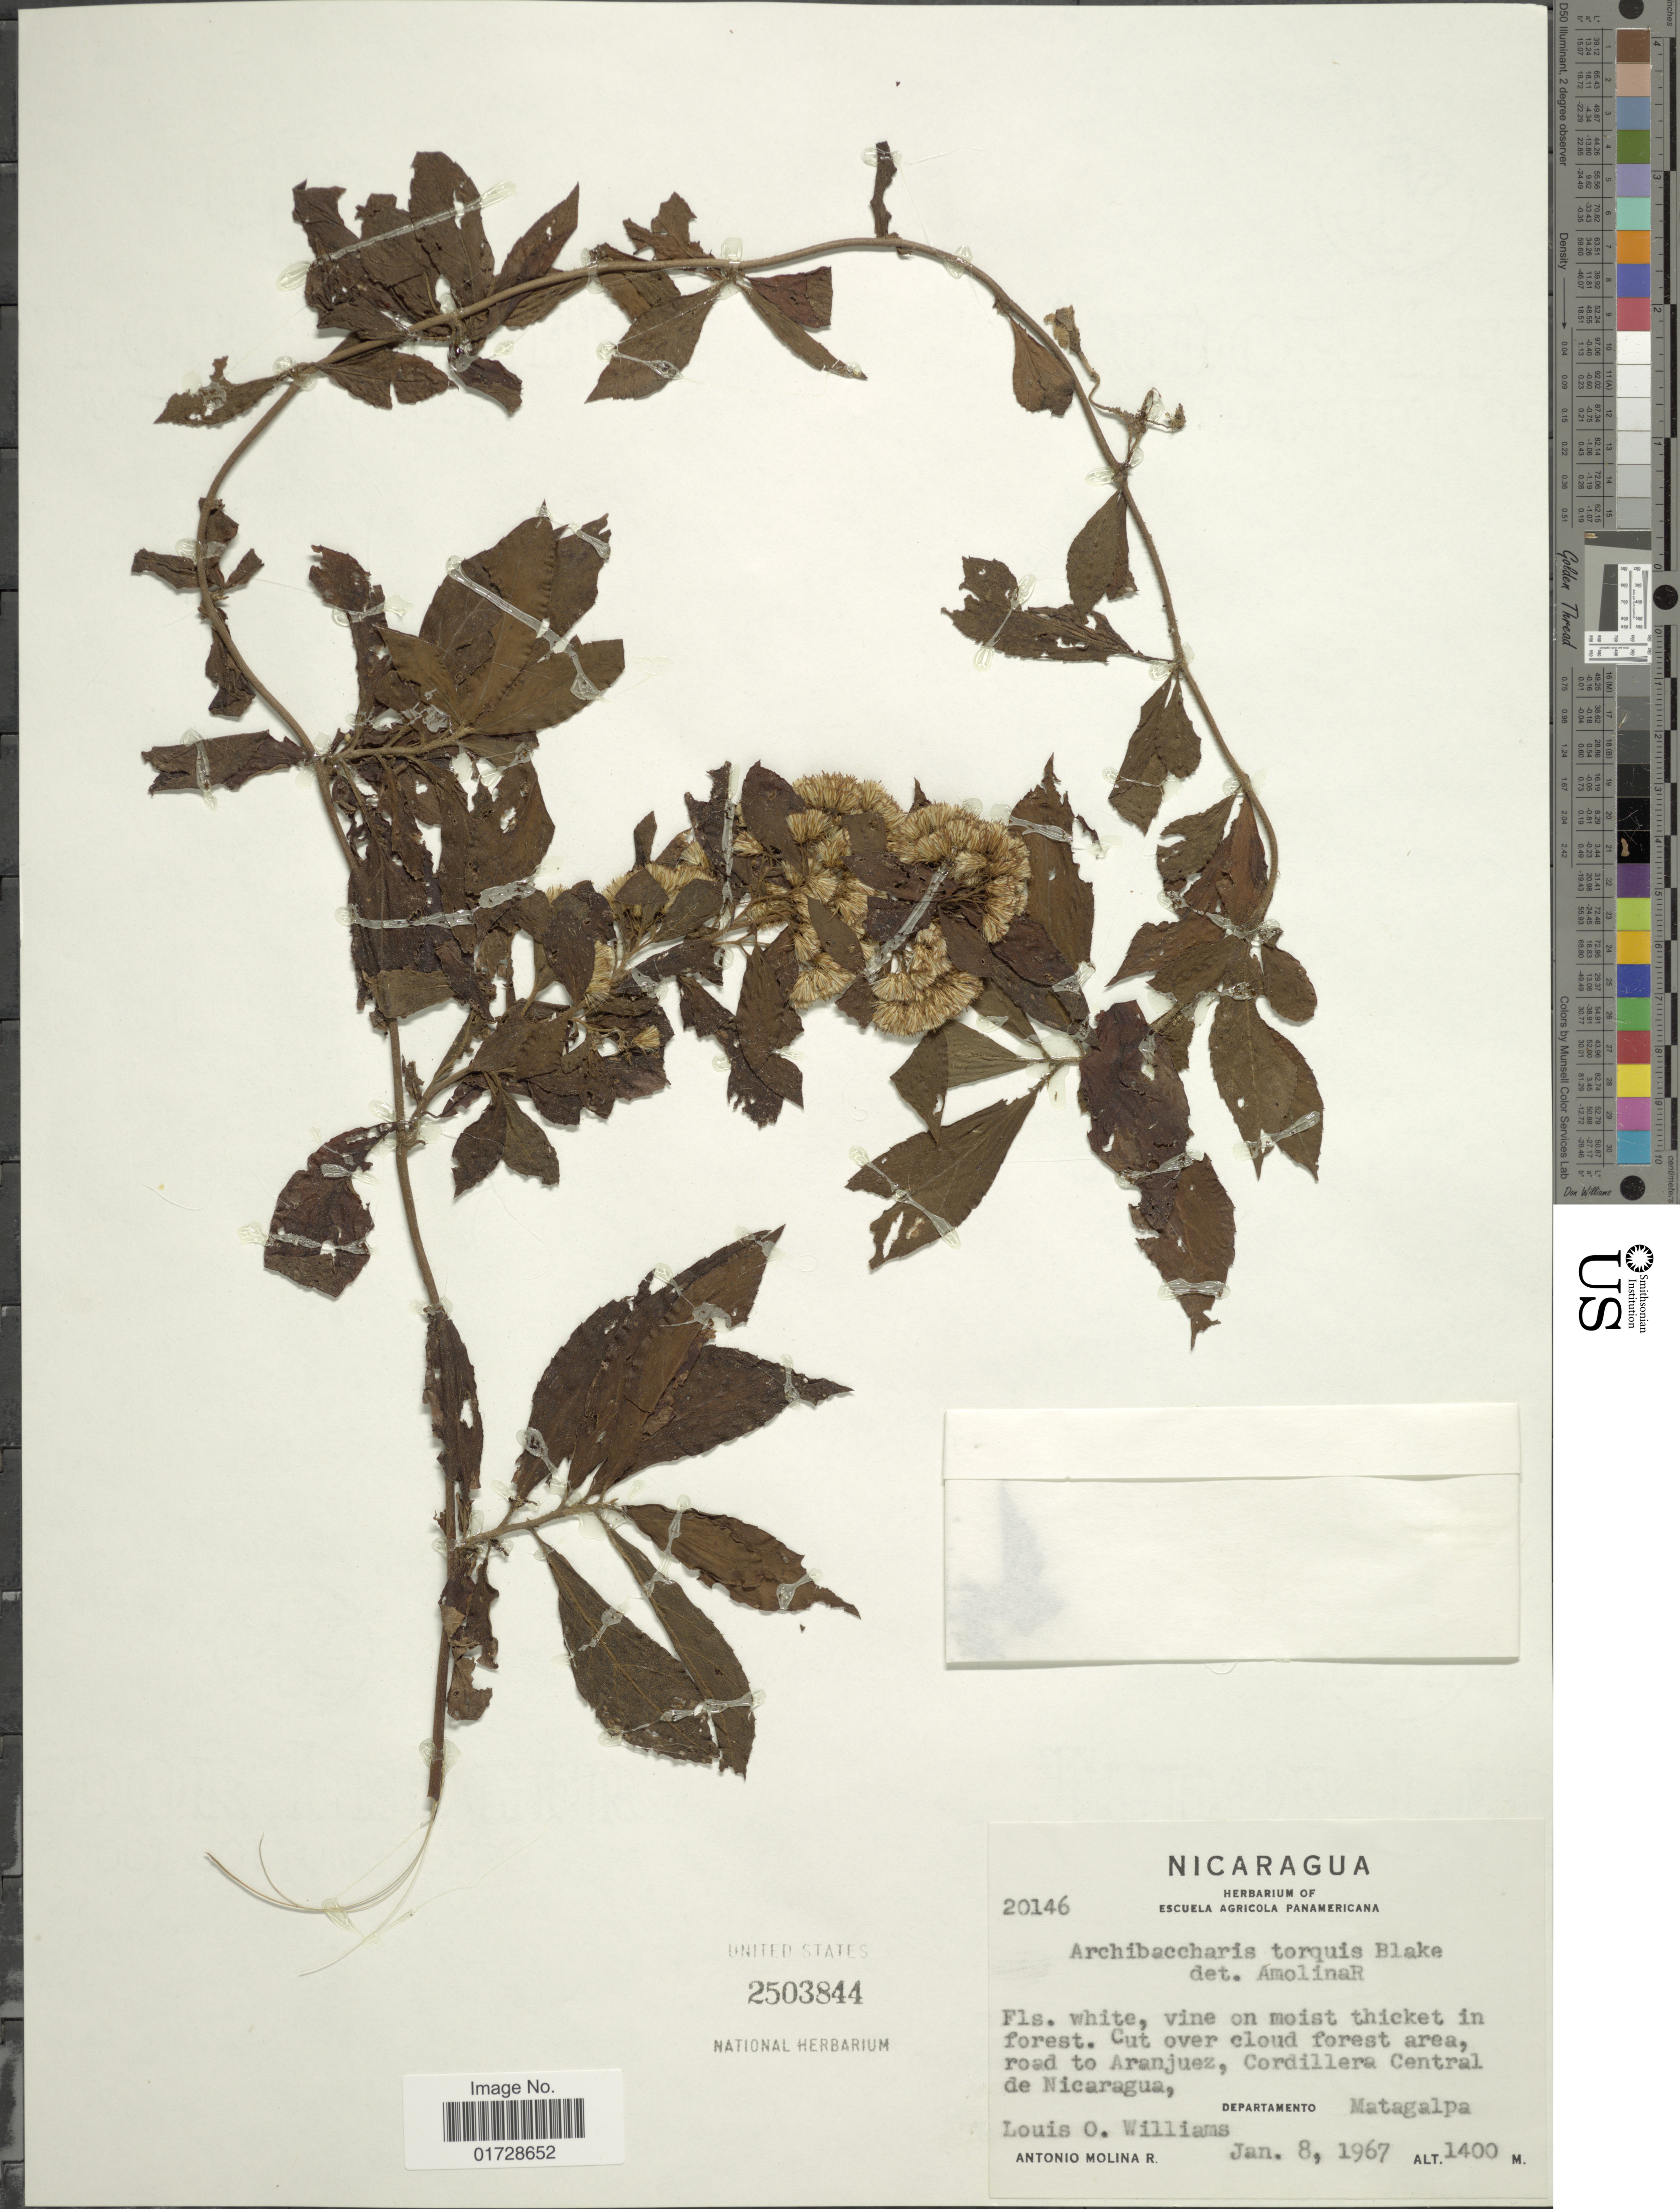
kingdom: Plantae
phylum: Tracheophyta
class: Magnoliopsida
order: Asterales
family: Asteraceae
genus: Archibaccharis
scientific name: Archibaccharis schiedeana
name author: (Benth.) J.D. Jacks.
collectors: L. O. Williams & A. Molina R.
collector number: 20146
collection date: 1967-01-08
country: Nicaragua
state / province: Matagalpa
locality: Road to Aranjuez, Cordillera Central de Nicaragua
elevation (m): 1400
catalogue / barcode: US 2503844